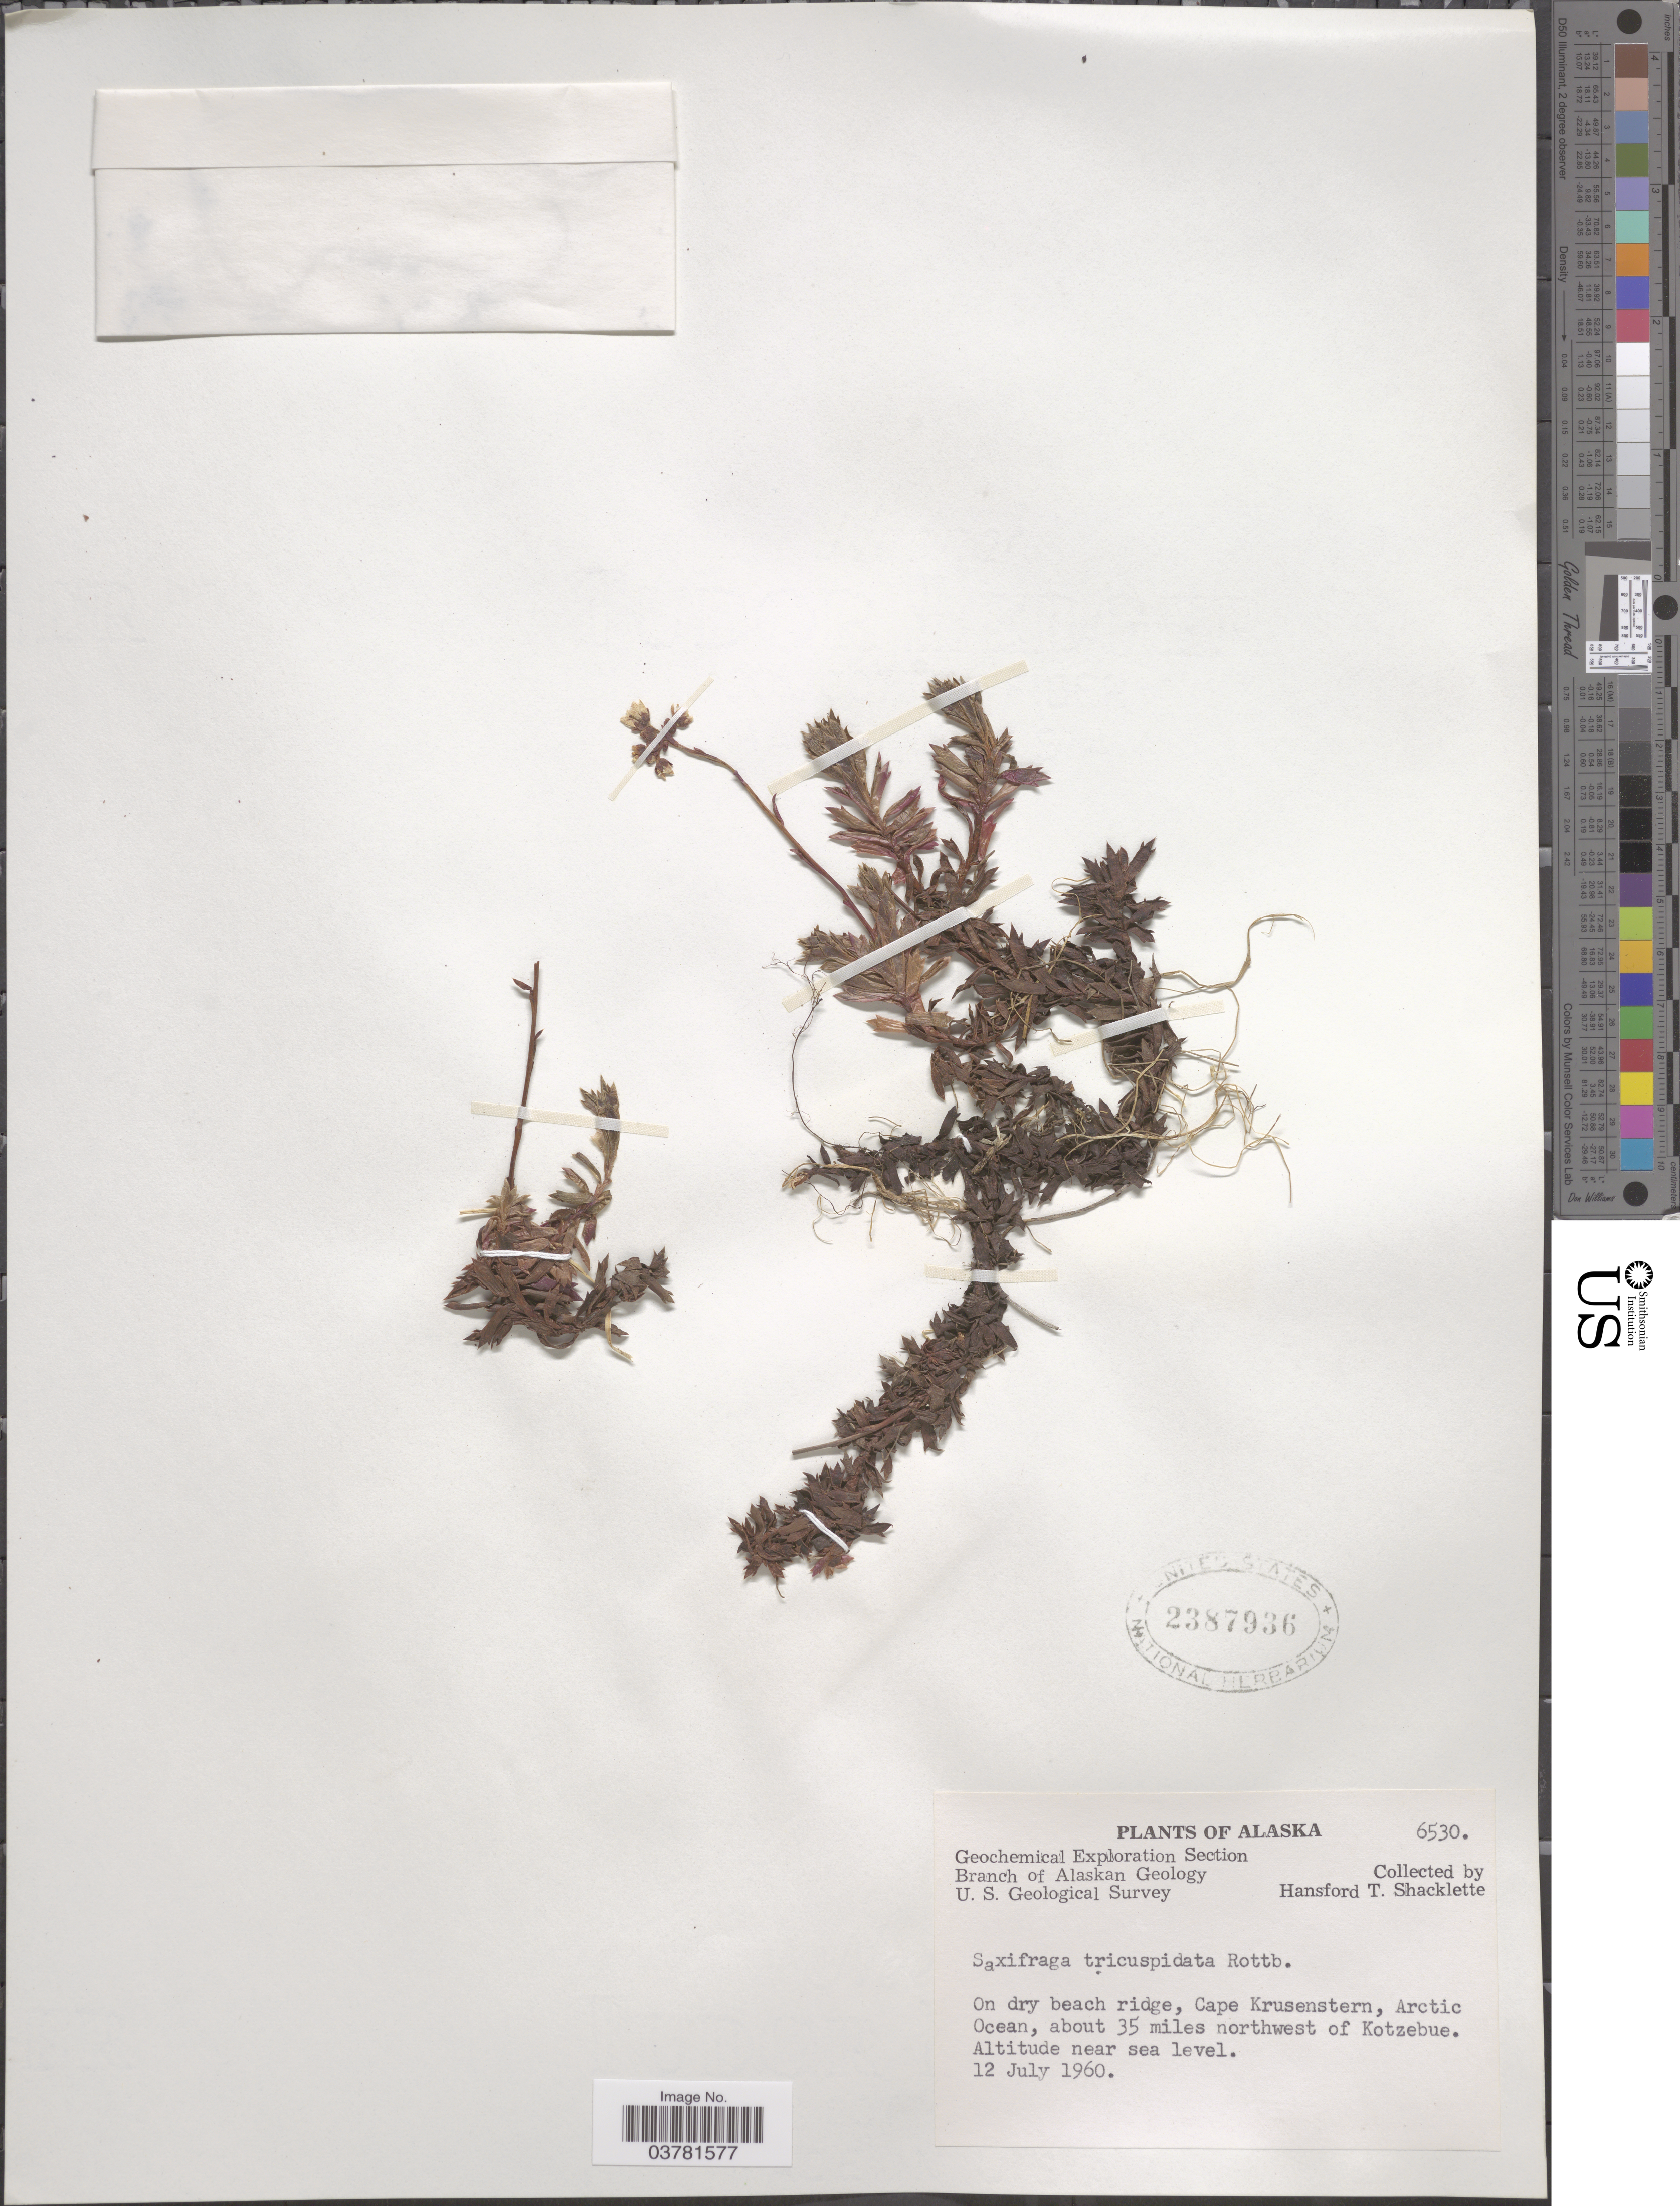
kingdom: Plantae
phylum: Tracheophyta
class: Magnoliopsida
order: Saxifragales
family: Saxifragaceae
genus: Saxifraga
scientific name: Saxifraga tricuspidata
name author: Rottb.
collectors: H. Shacklette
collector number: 6530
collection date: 1960-07-12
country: United States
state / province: Alaska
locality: Geochemical Exploration Section. U.S. Geological Survey. On dry beach ridge, Cape Krusenstern, Arctic Ocean, about 35 miles northwest of Kotzebue.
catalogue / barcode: US 2387936